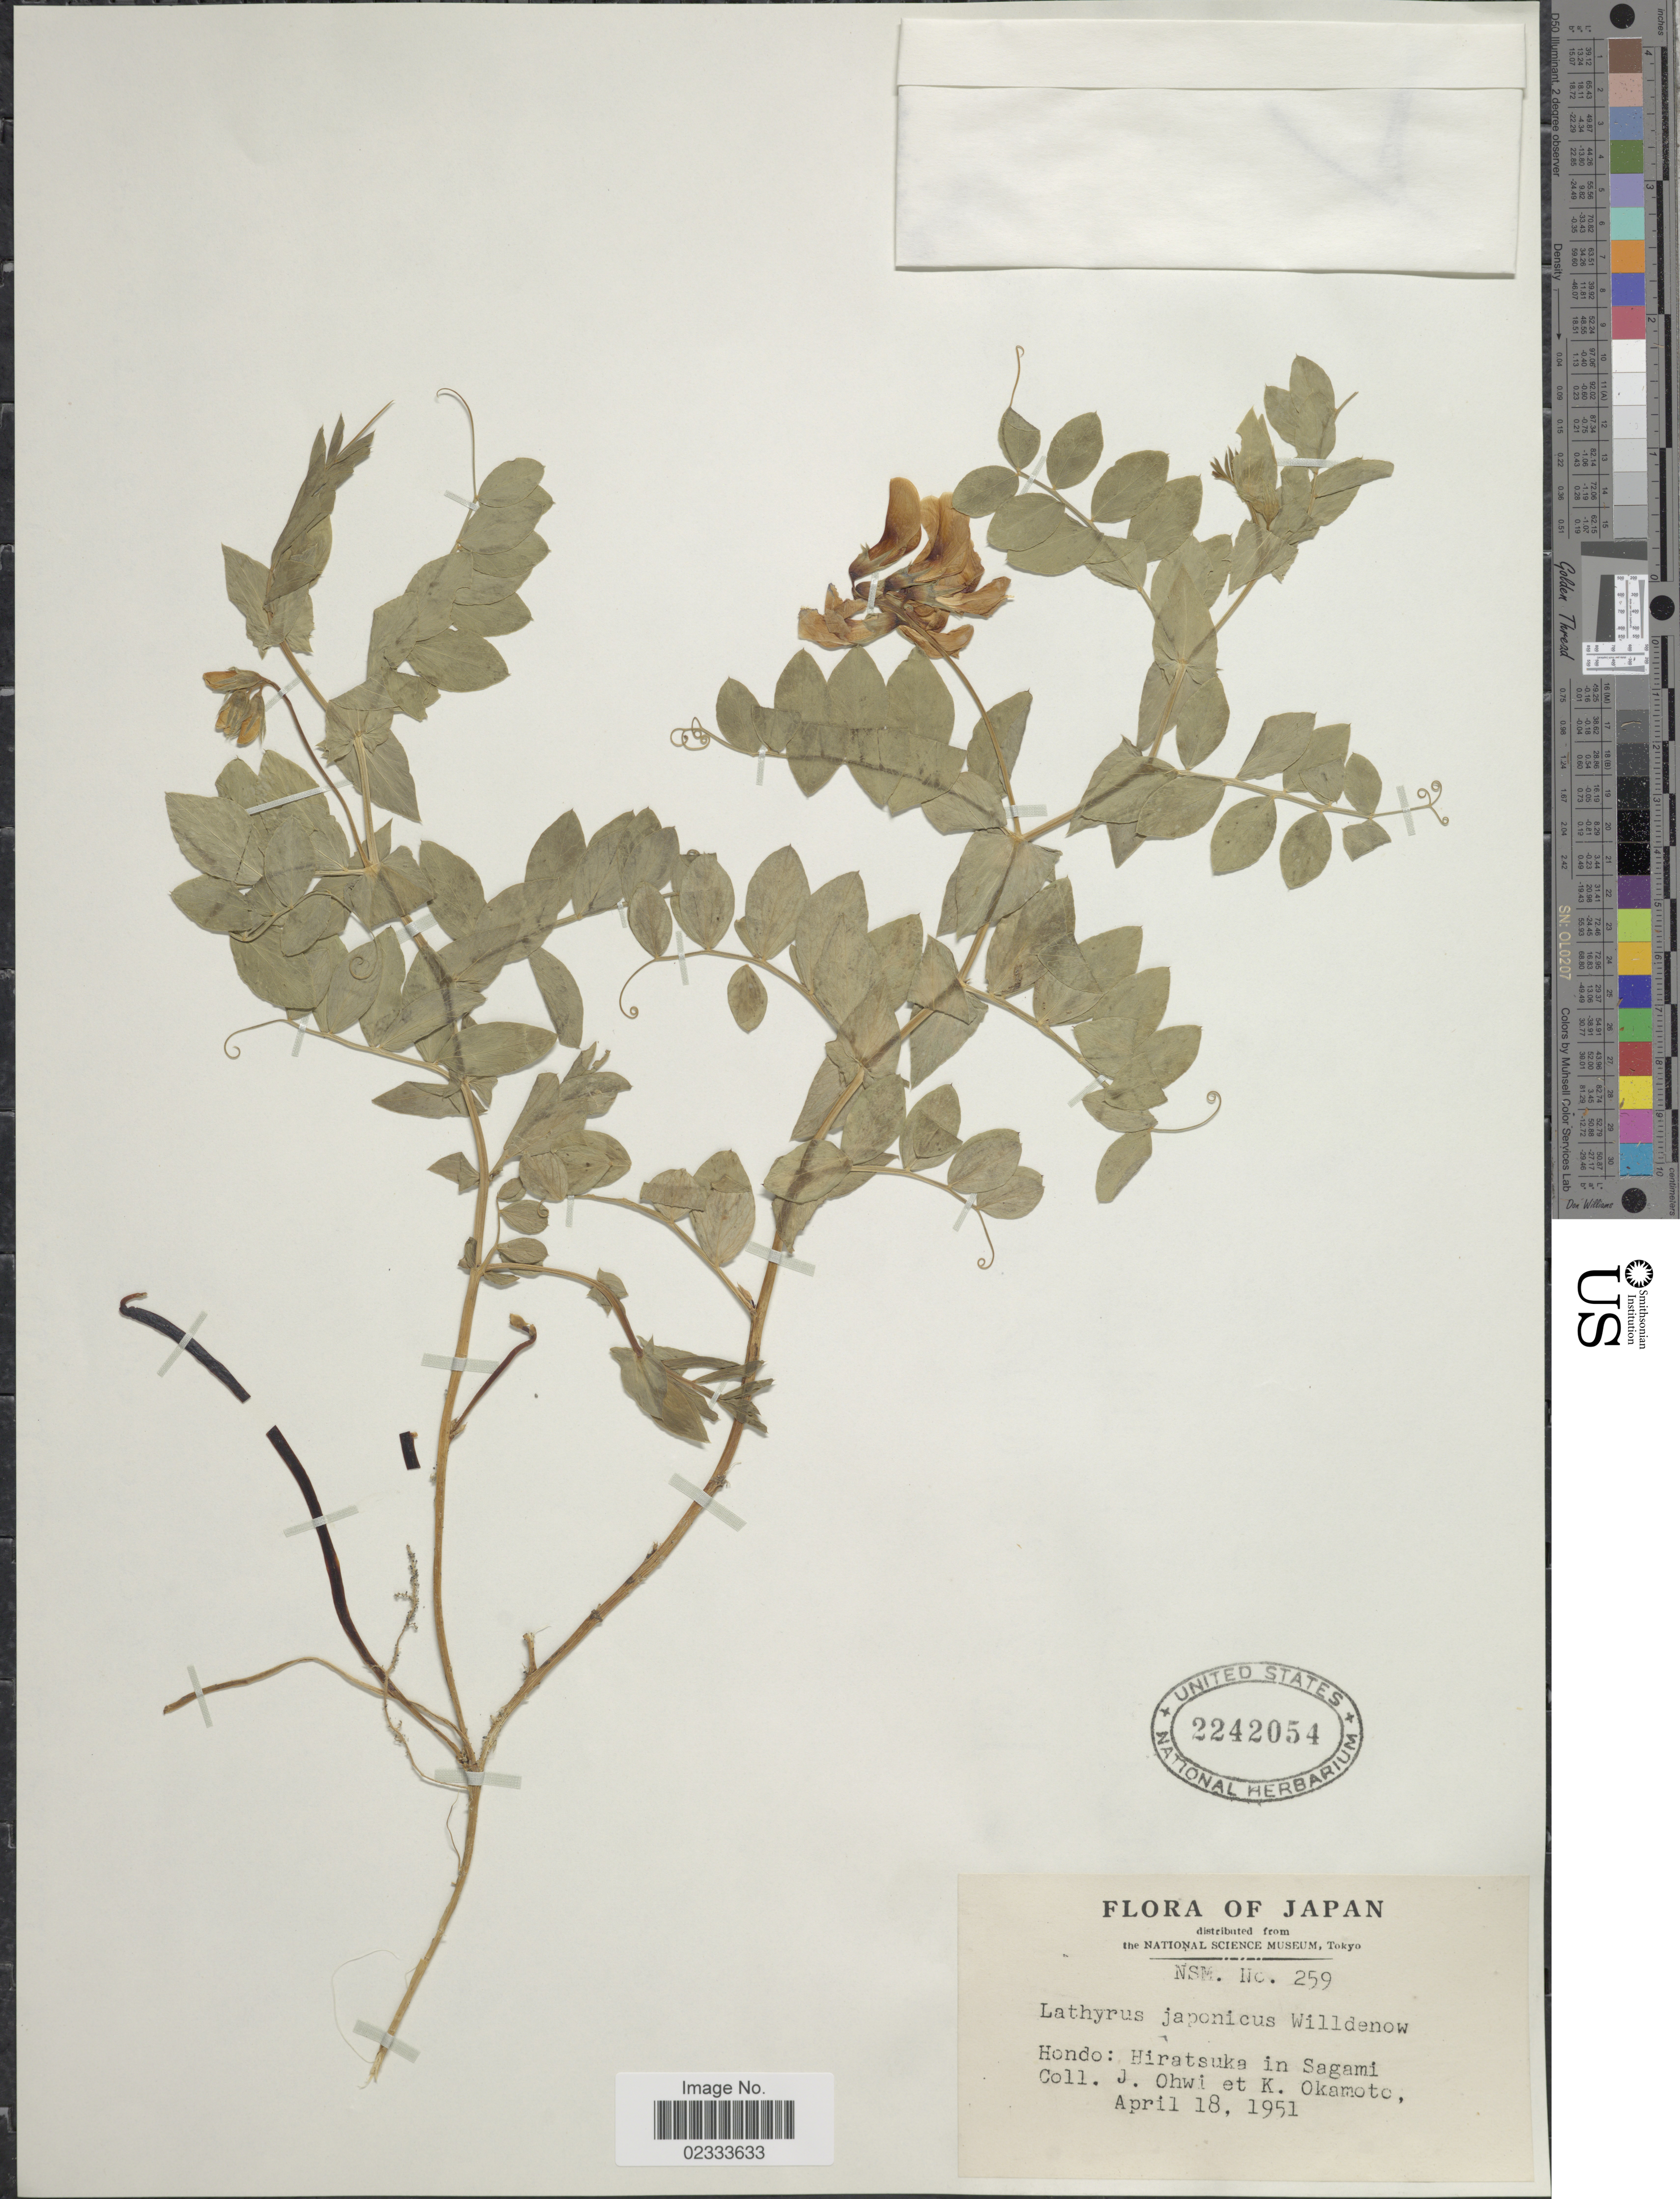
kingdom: Plantae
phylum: Tracheophyta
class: Magnoliopsida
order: Fabales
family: Fabaceae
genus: Lathyrus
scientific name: Lathyrus japonicus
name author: Willd.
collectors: J. Ohwi & K. Okamoto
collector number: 259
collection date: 1951-04-18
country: Japan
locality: Hondo: Hiratsuka in Sagami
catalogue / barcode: US 2242054